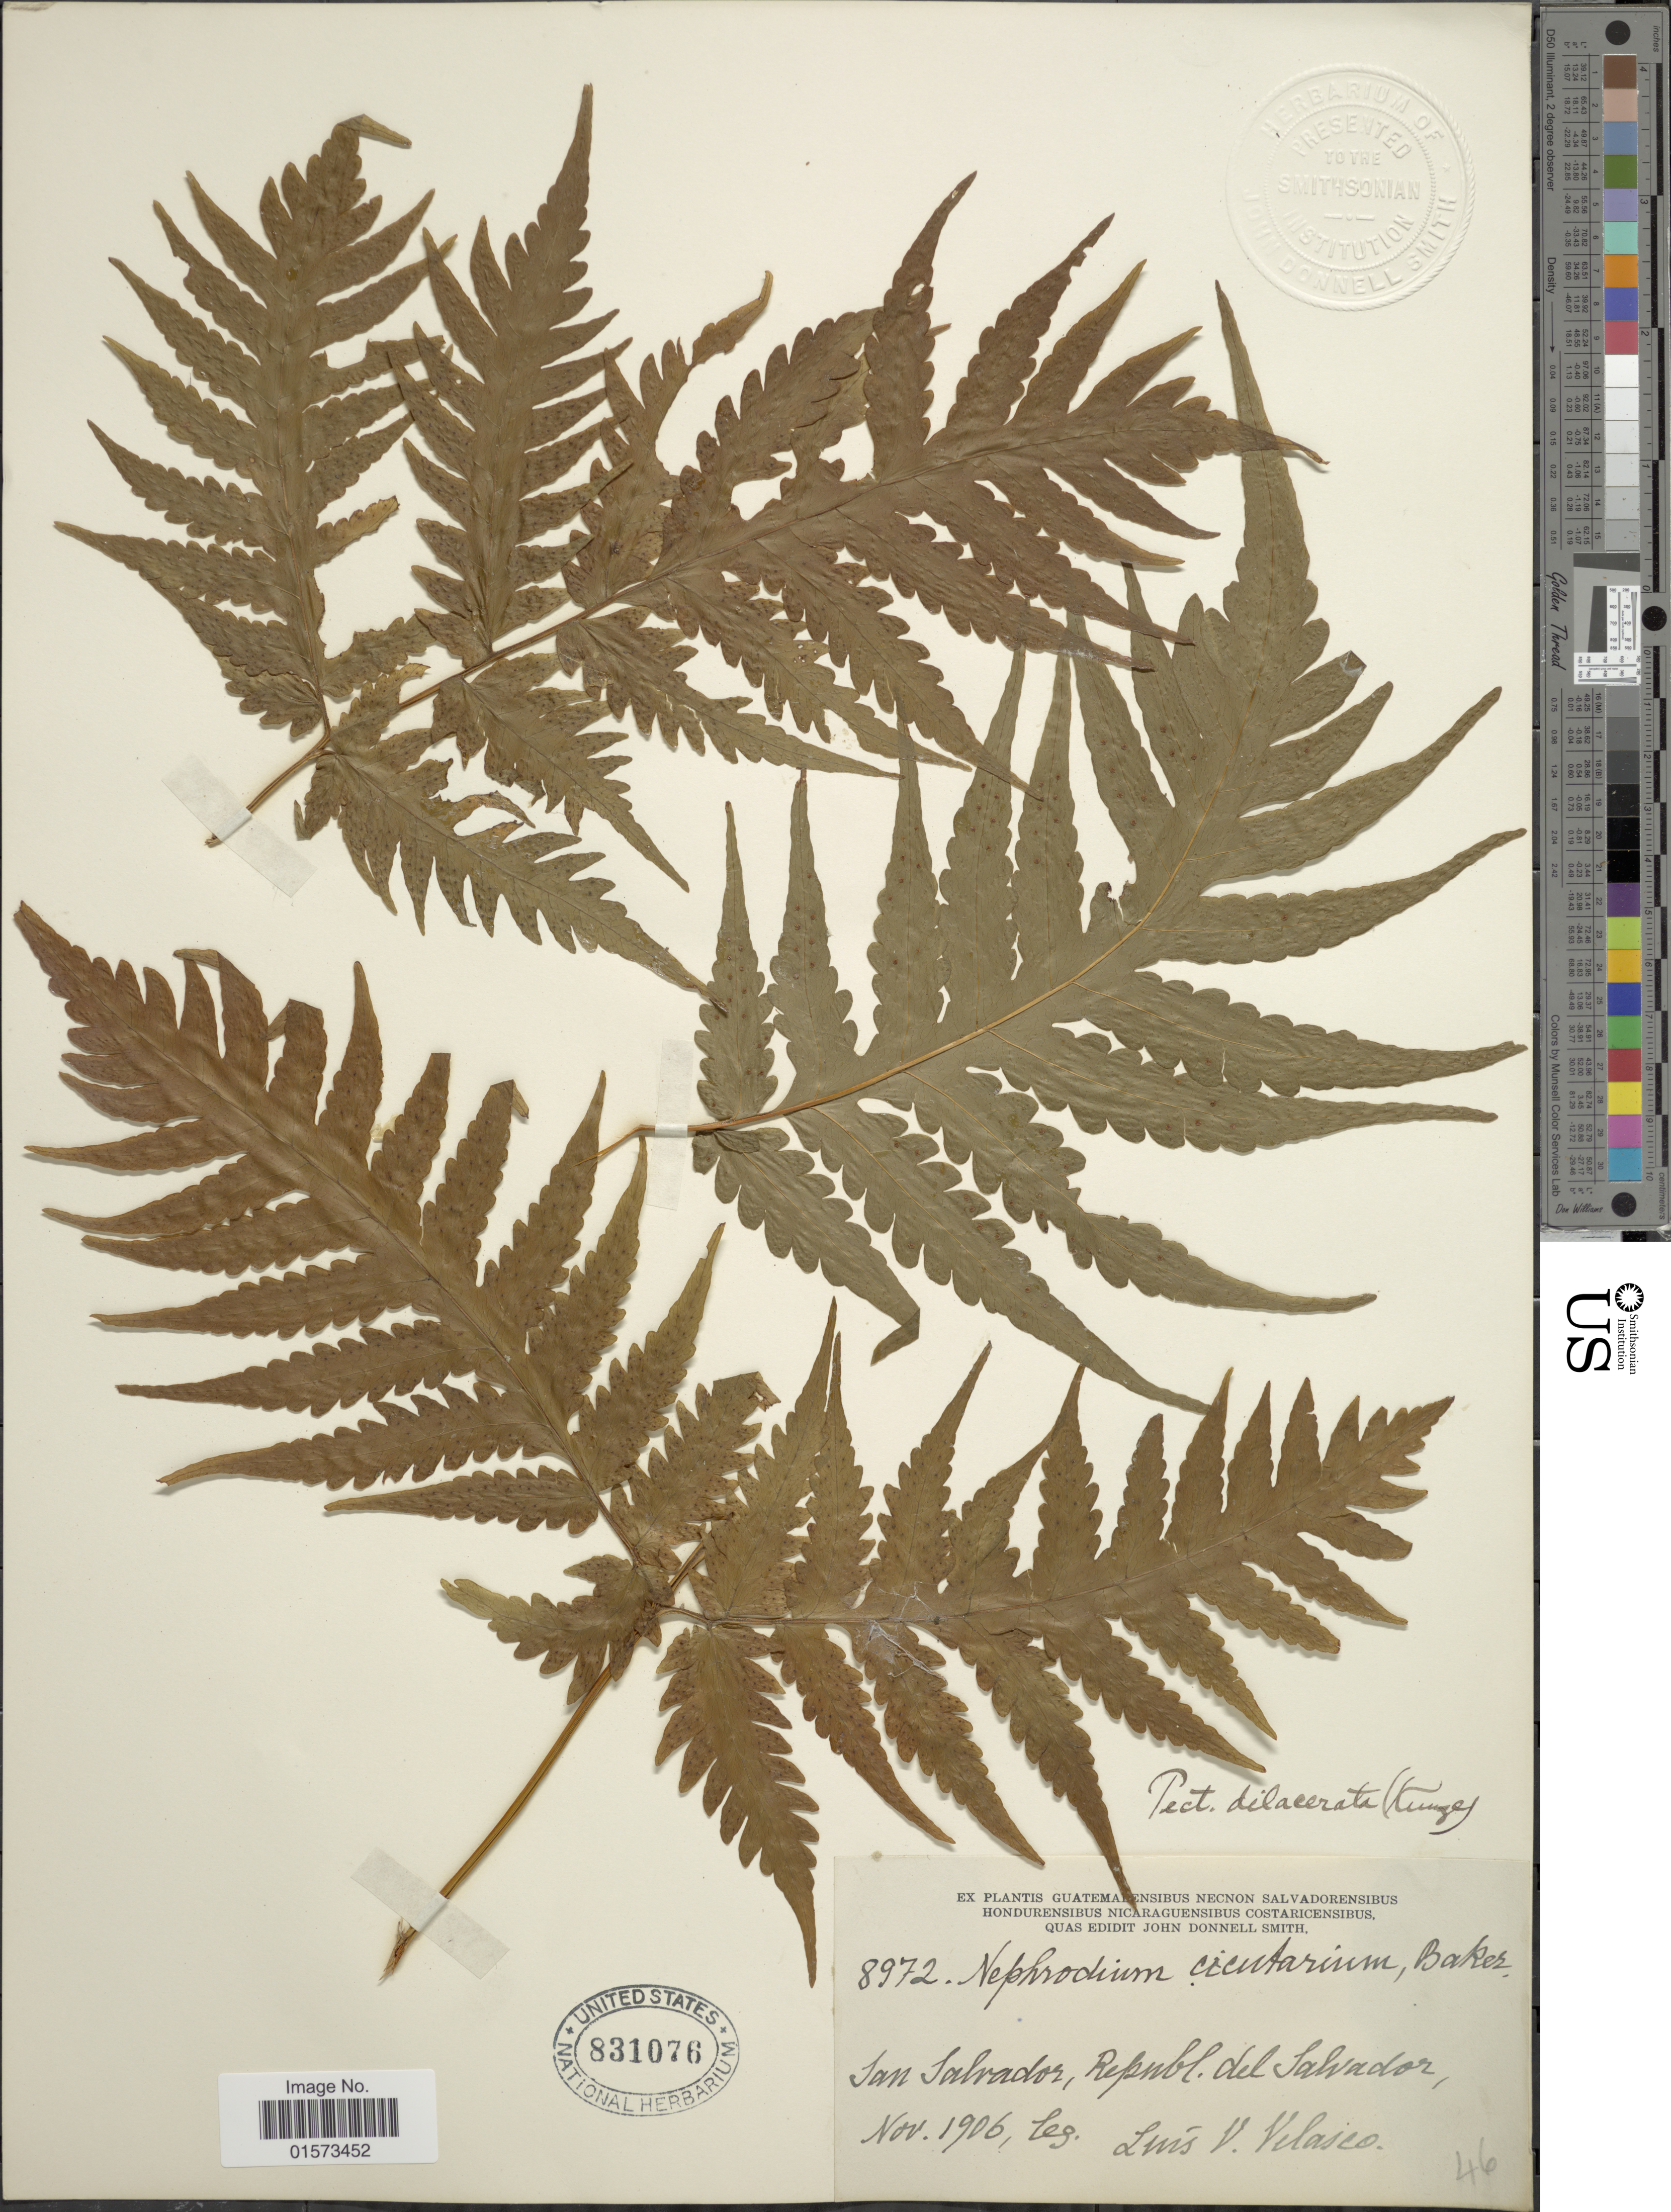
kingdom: Plantae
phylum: Tracheophyta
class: Polypodiopsida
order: Polypodiales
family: Tectariaceae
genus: Tectaria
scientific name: Tectaria mexicana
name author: (Fée) C.V. Morton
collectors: L. Velasco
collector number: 8972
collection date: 1906-11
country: El Salvador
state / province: San Salvador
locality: San Salvador, Republ. del Salvador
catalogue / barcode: US 831076